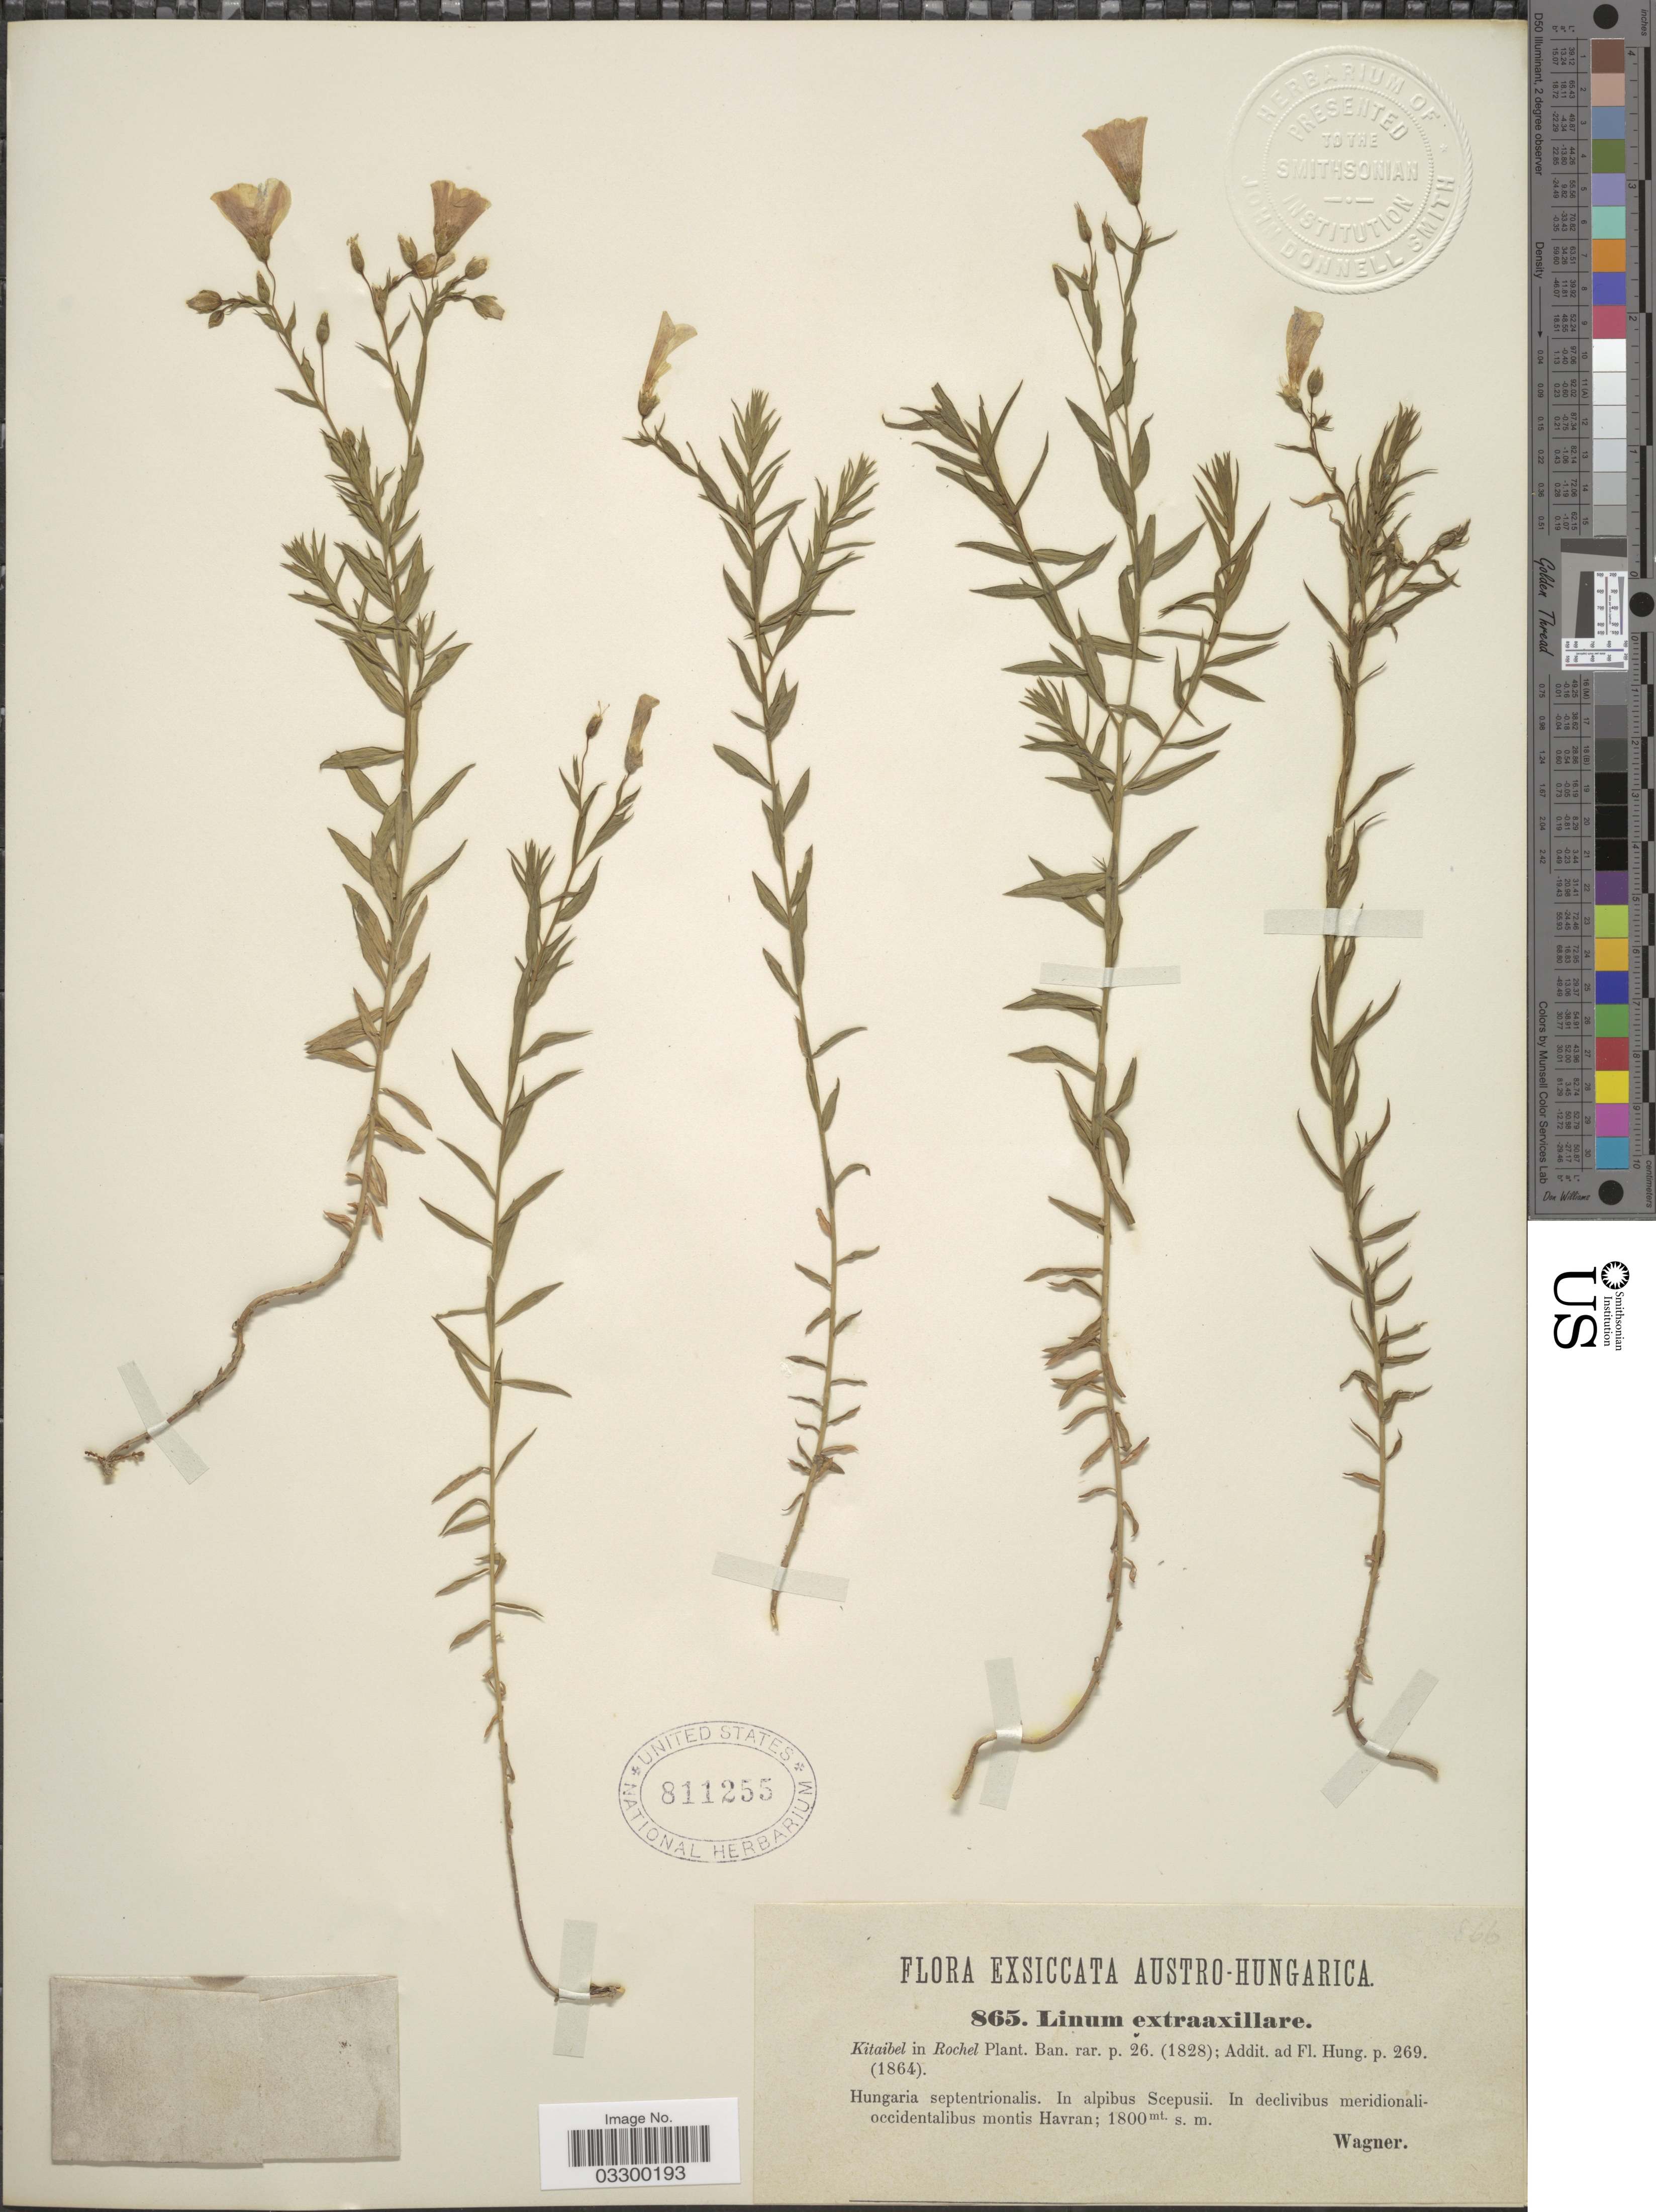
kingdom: Plantae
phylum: Tracheophyta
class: Magnoliopsida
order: Malpighiales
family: Linaceae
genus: Linum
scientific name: Linum extraaxillare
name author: Kit.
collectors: -- Wagner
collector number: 865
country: Hungary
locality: Hungaria septentrionalis. In alpibus Scepussi. In declivibus meridionali-occidentalibus montis Havran.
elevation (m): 1800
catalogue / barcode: US 811255